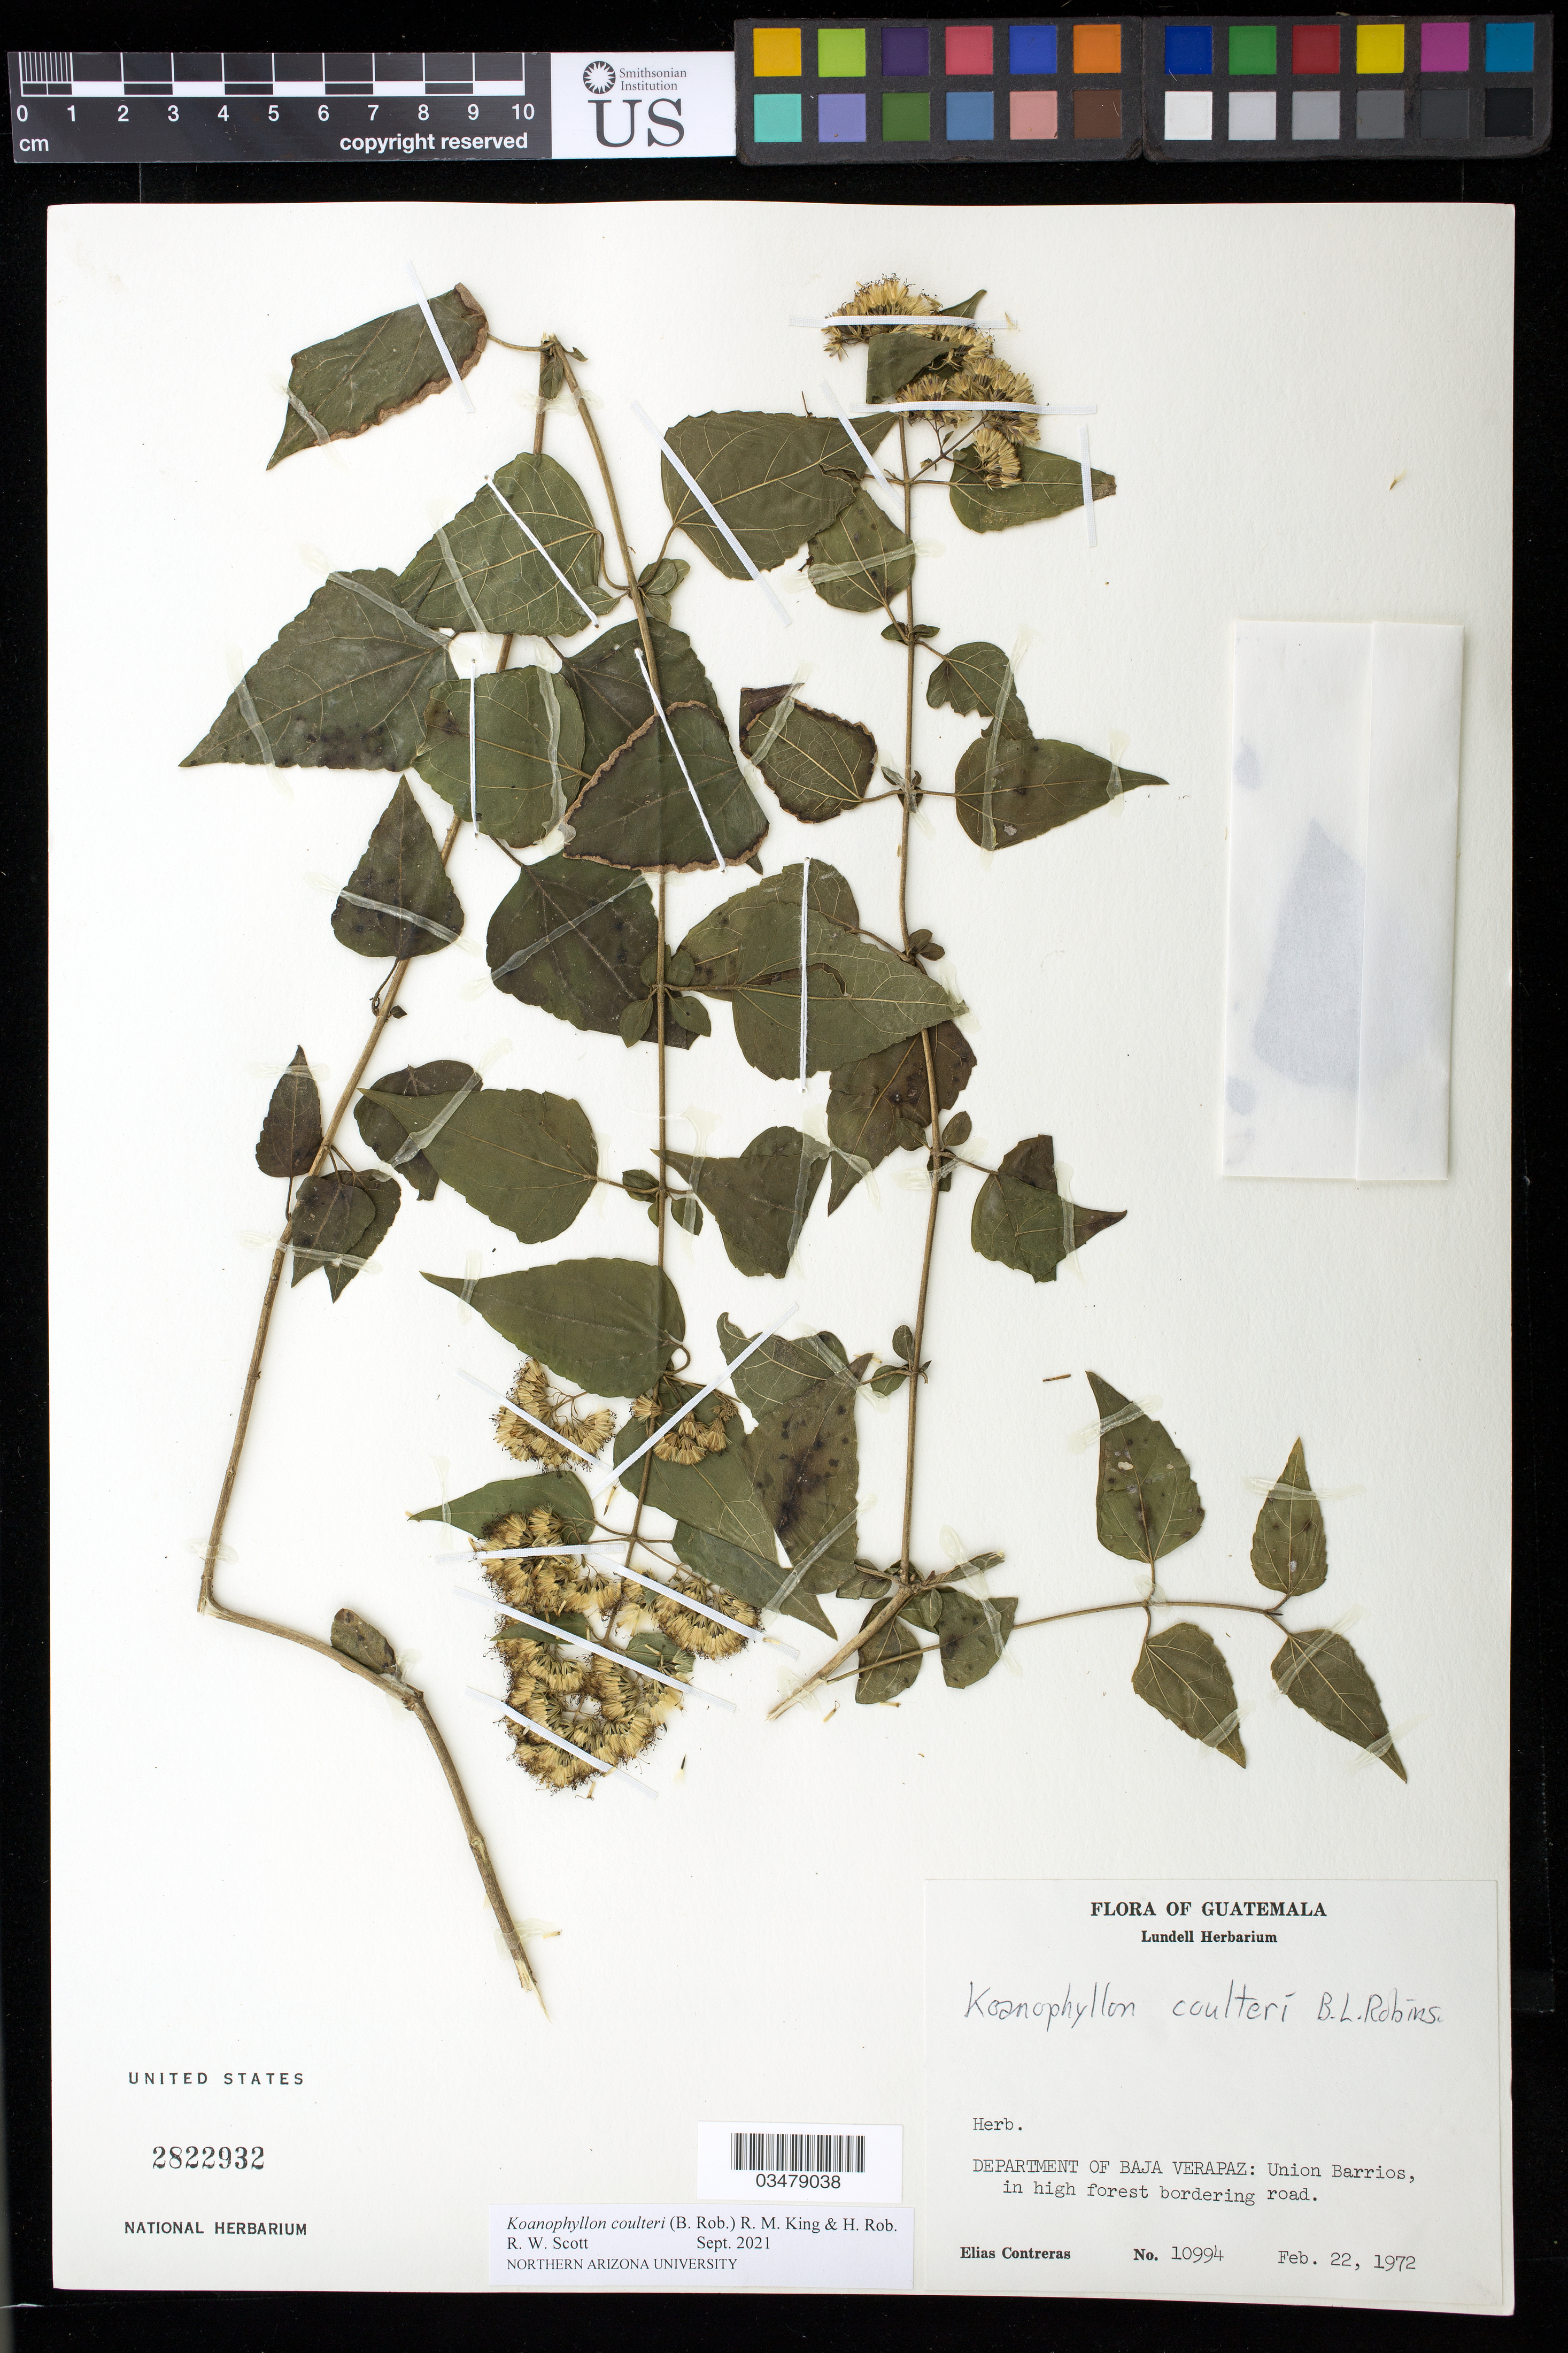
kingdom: Plantae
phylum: Tracheophyta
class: Magnoliopsida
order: Asterales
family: Asteraceae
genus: Koanophyllon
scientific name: Koanophyllon coulteri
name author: (B.L. Rob.) R.M. King & H. Rob.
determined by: Scott, R. W.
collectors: E. Contreras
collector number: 10994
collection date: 1972-02-22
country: Guatemala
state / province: Baja Verapaz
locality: Union Barrios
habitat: In high forest bordering road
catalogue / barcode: US 2822932